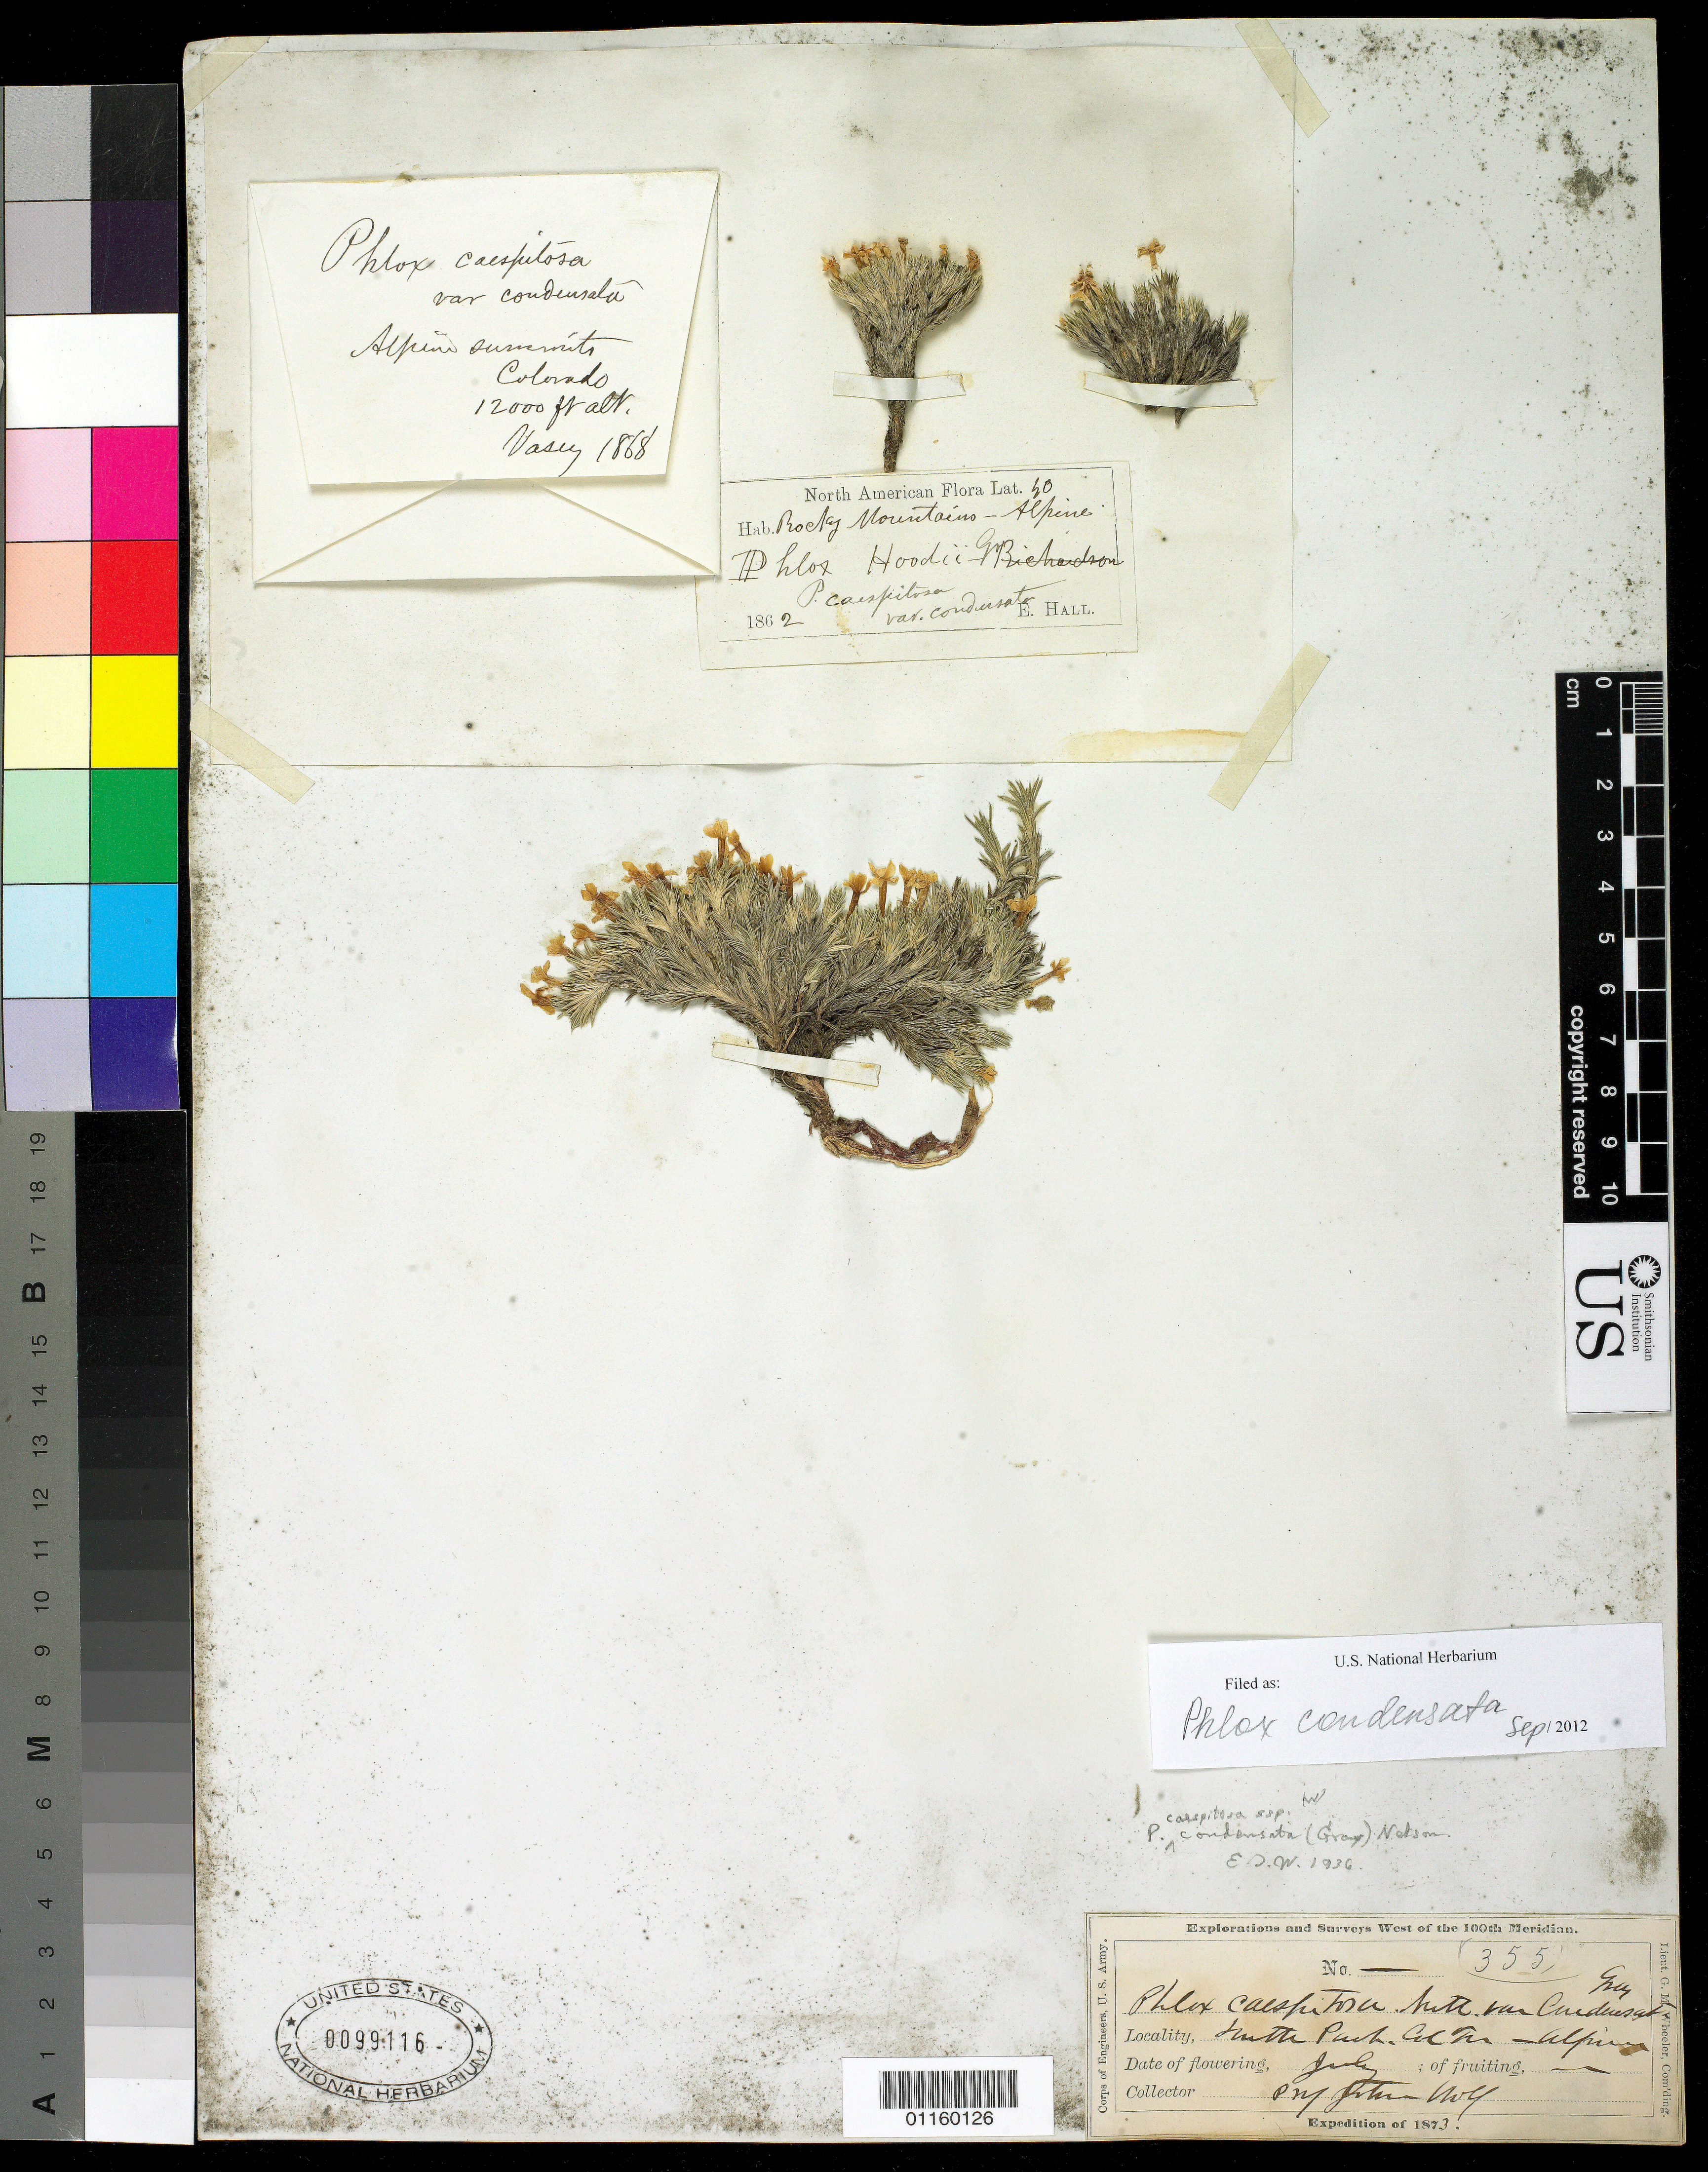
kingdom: Plantae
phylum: Tracheophyta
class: Magnoliopsida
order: Ericales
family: Polemoniaceae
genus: Phlox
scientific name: Phlox condensata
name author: (A. Gray) E.E. Nelson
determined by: Mayfield, M. H.; Ferguson, C. J.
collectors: J. Wolf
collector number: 355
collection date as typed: Jul 1873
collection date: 1873-07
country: United States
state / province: Colorado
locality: South Park, Alpine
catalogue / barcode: US 99116